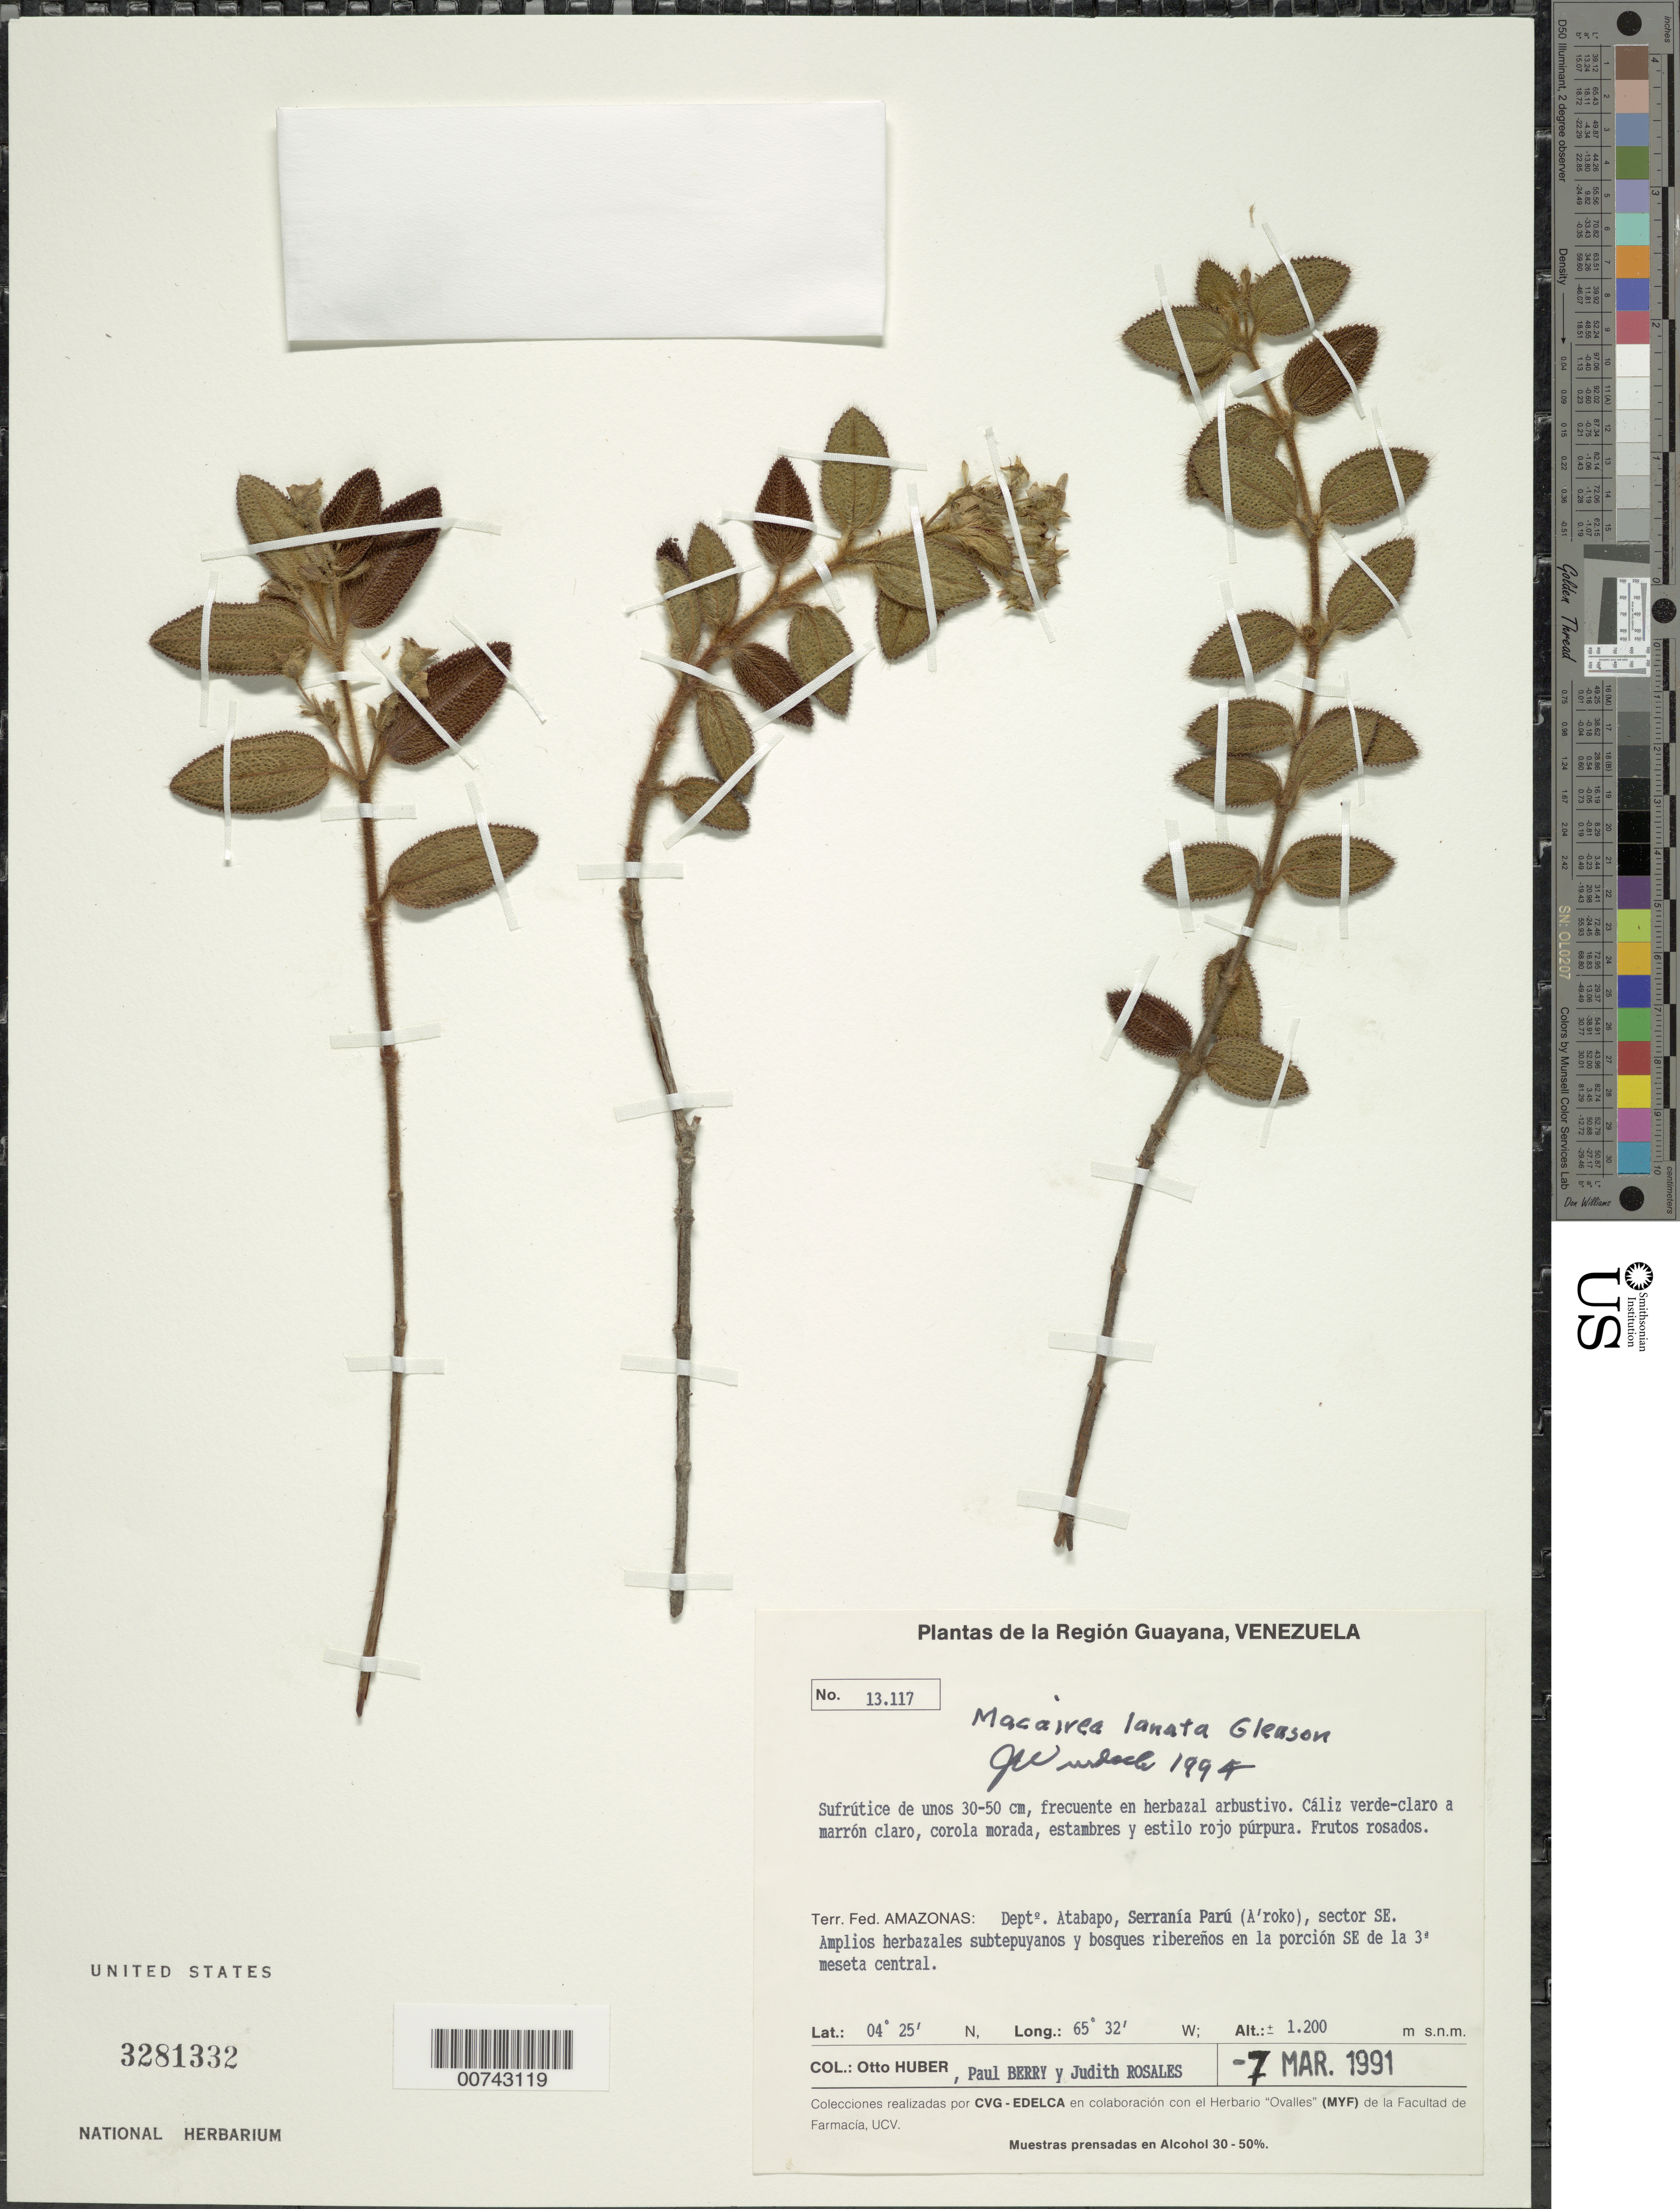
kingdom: Plantae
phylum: Tracheophyta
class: Magnoliopsida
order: Myrtales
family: Melastomataceae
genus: Macairea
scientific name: Macairea lanata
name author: Gleason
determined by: Wurdack, John J., (US), US (UNITED STATES)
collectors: O. Huber, P. Berry & J. Rosales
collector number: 13117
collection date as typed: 7-Mar-91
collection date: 1991-03-07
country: Venezuela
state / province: Amazonas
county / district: Atabapo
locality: Serrania Paru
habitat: Herbazal arbustivo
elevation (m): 1200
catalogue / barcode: US 3281332